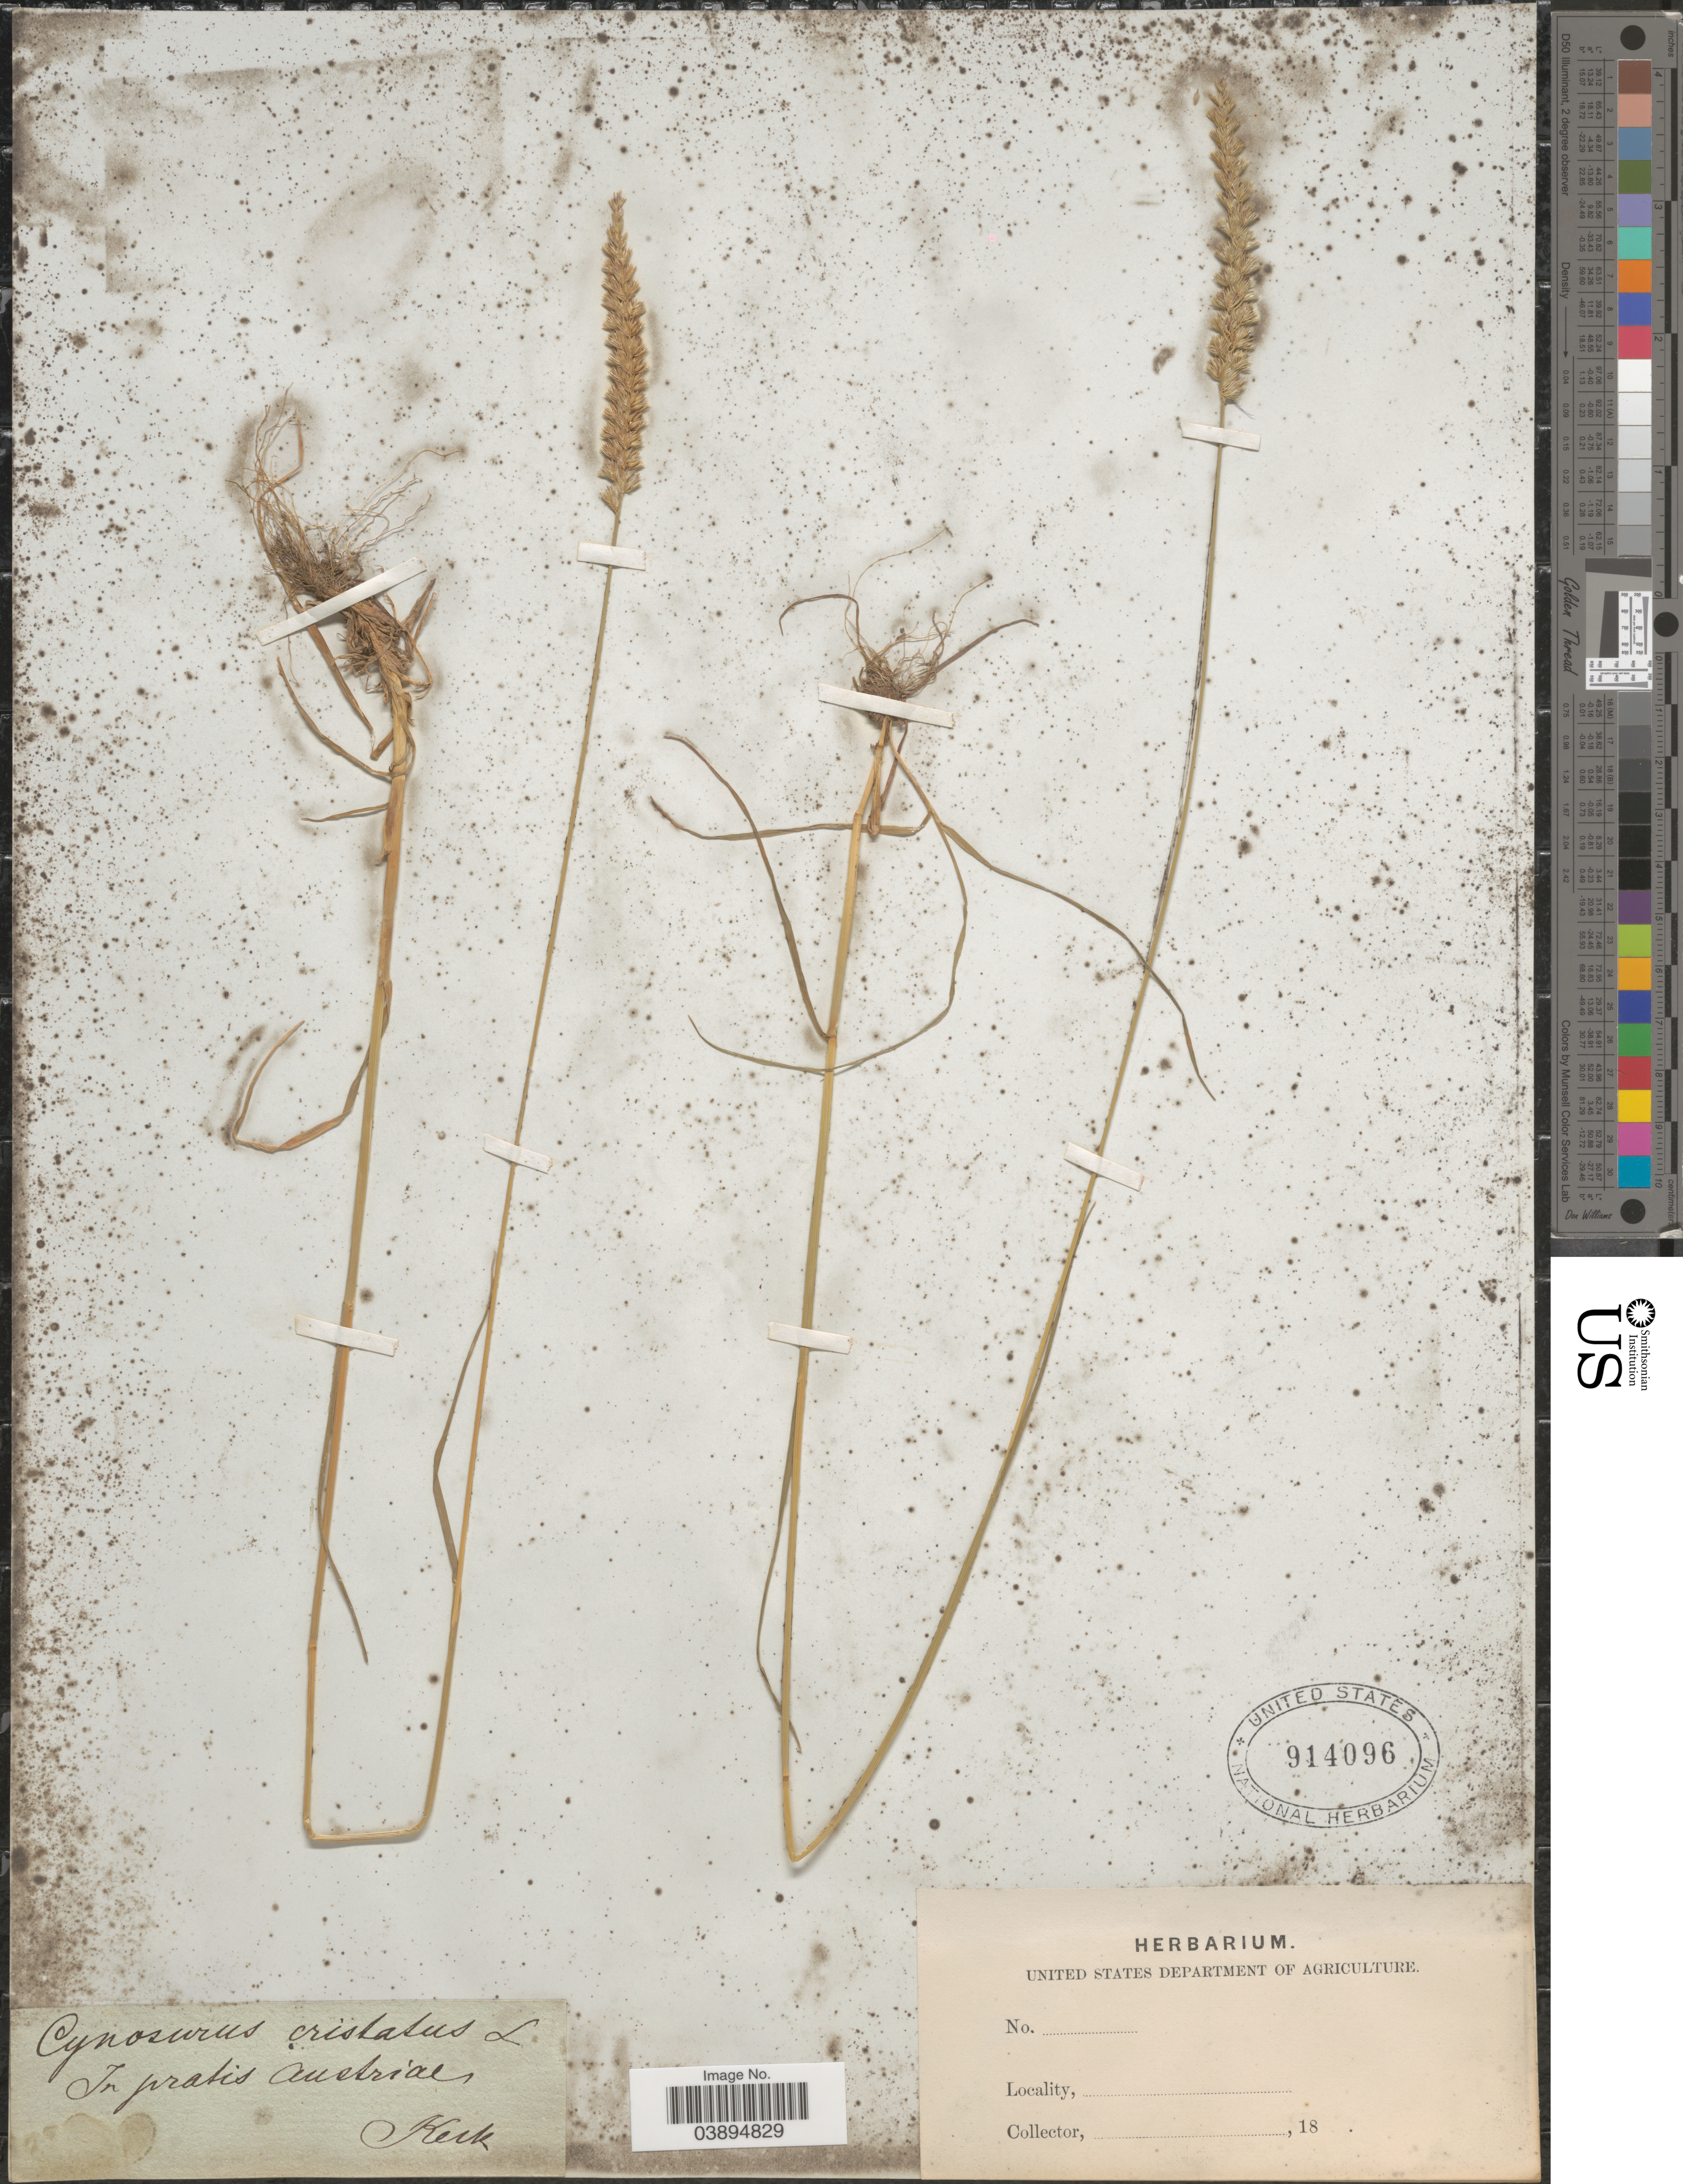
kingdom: Plantae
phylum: Tracheophyta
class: Liliopsida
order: Poales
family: Poaceae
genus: Cynosurus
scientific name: Cynosurus cristatus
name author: L.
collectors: -- Keck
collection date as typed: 18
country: Austria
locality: In pratis Austriae.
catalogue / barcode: US 914096